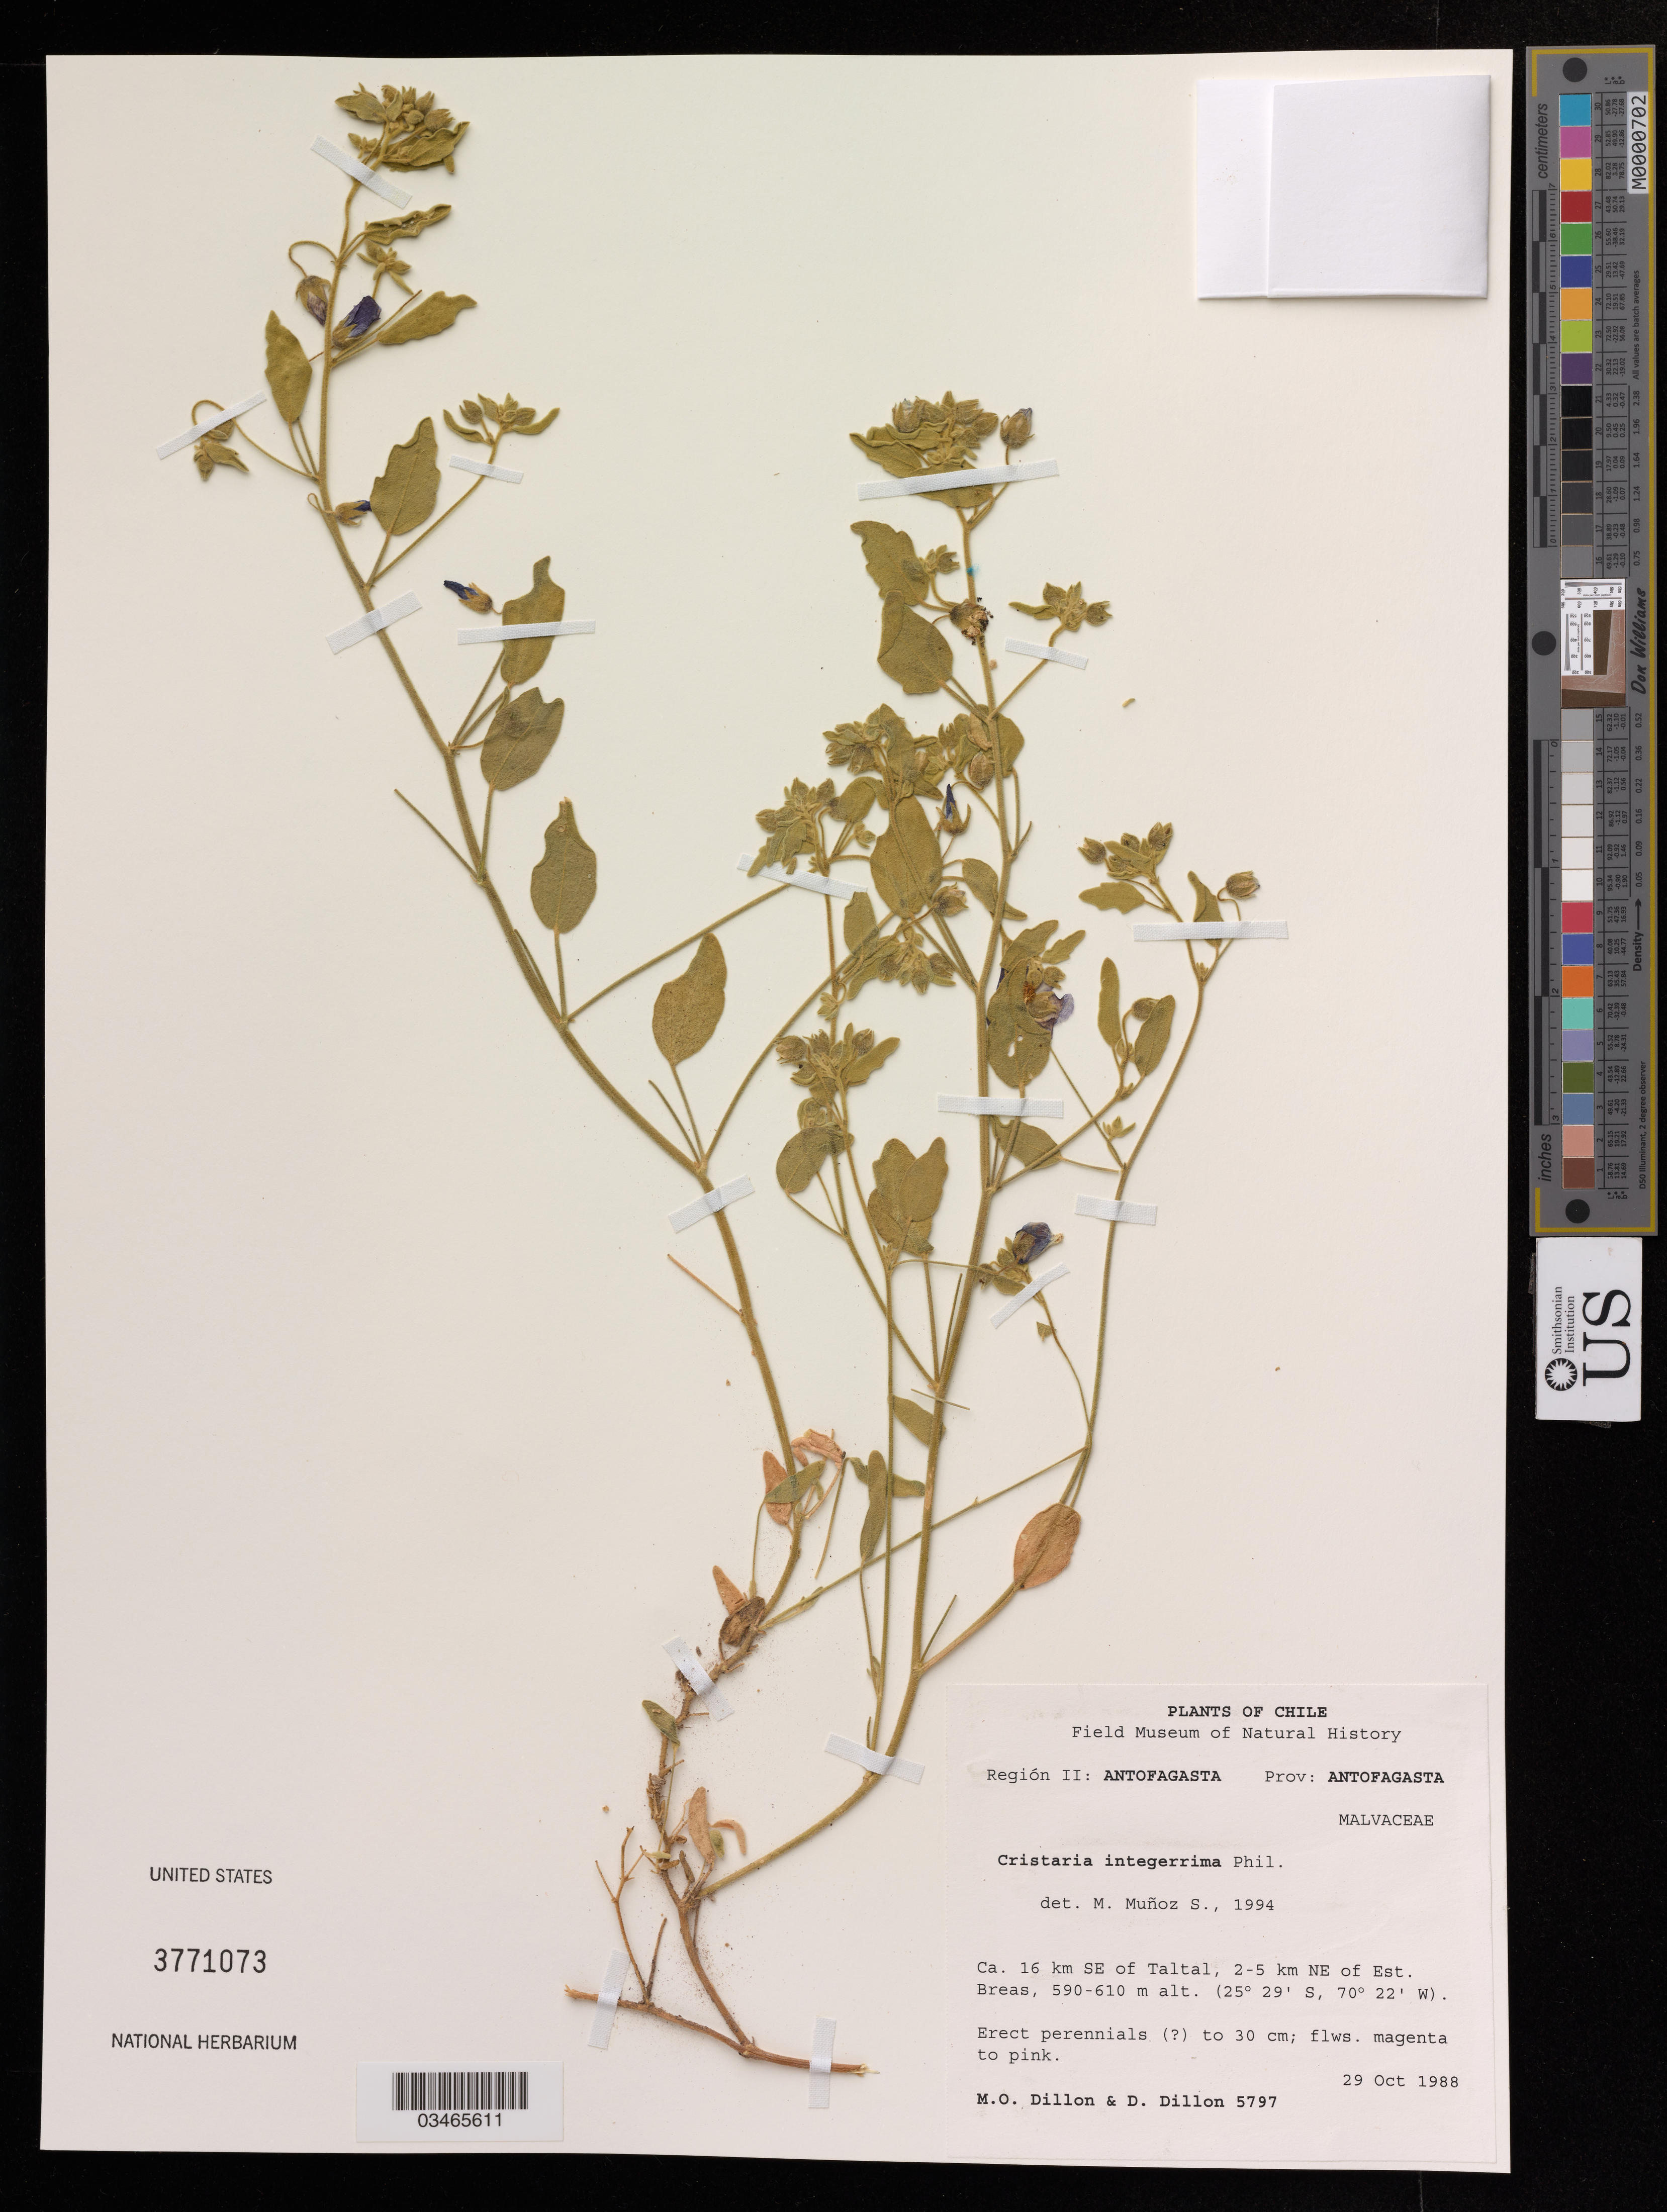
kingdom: Plantae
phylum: Tracheophyta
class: Magnoliopsida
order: Malvales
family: Malvaceae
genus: Cristaria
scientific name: Cristaria integerrima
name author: Phil.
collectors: M. O. Dillon & D. Dillon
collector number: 5797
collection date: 1988-10-29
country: Chile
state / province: Antofagasta (II)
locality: Ca. 16 km SE of Taltal, 2-5 km NE of Est. Breas.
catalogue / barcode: US 3771073